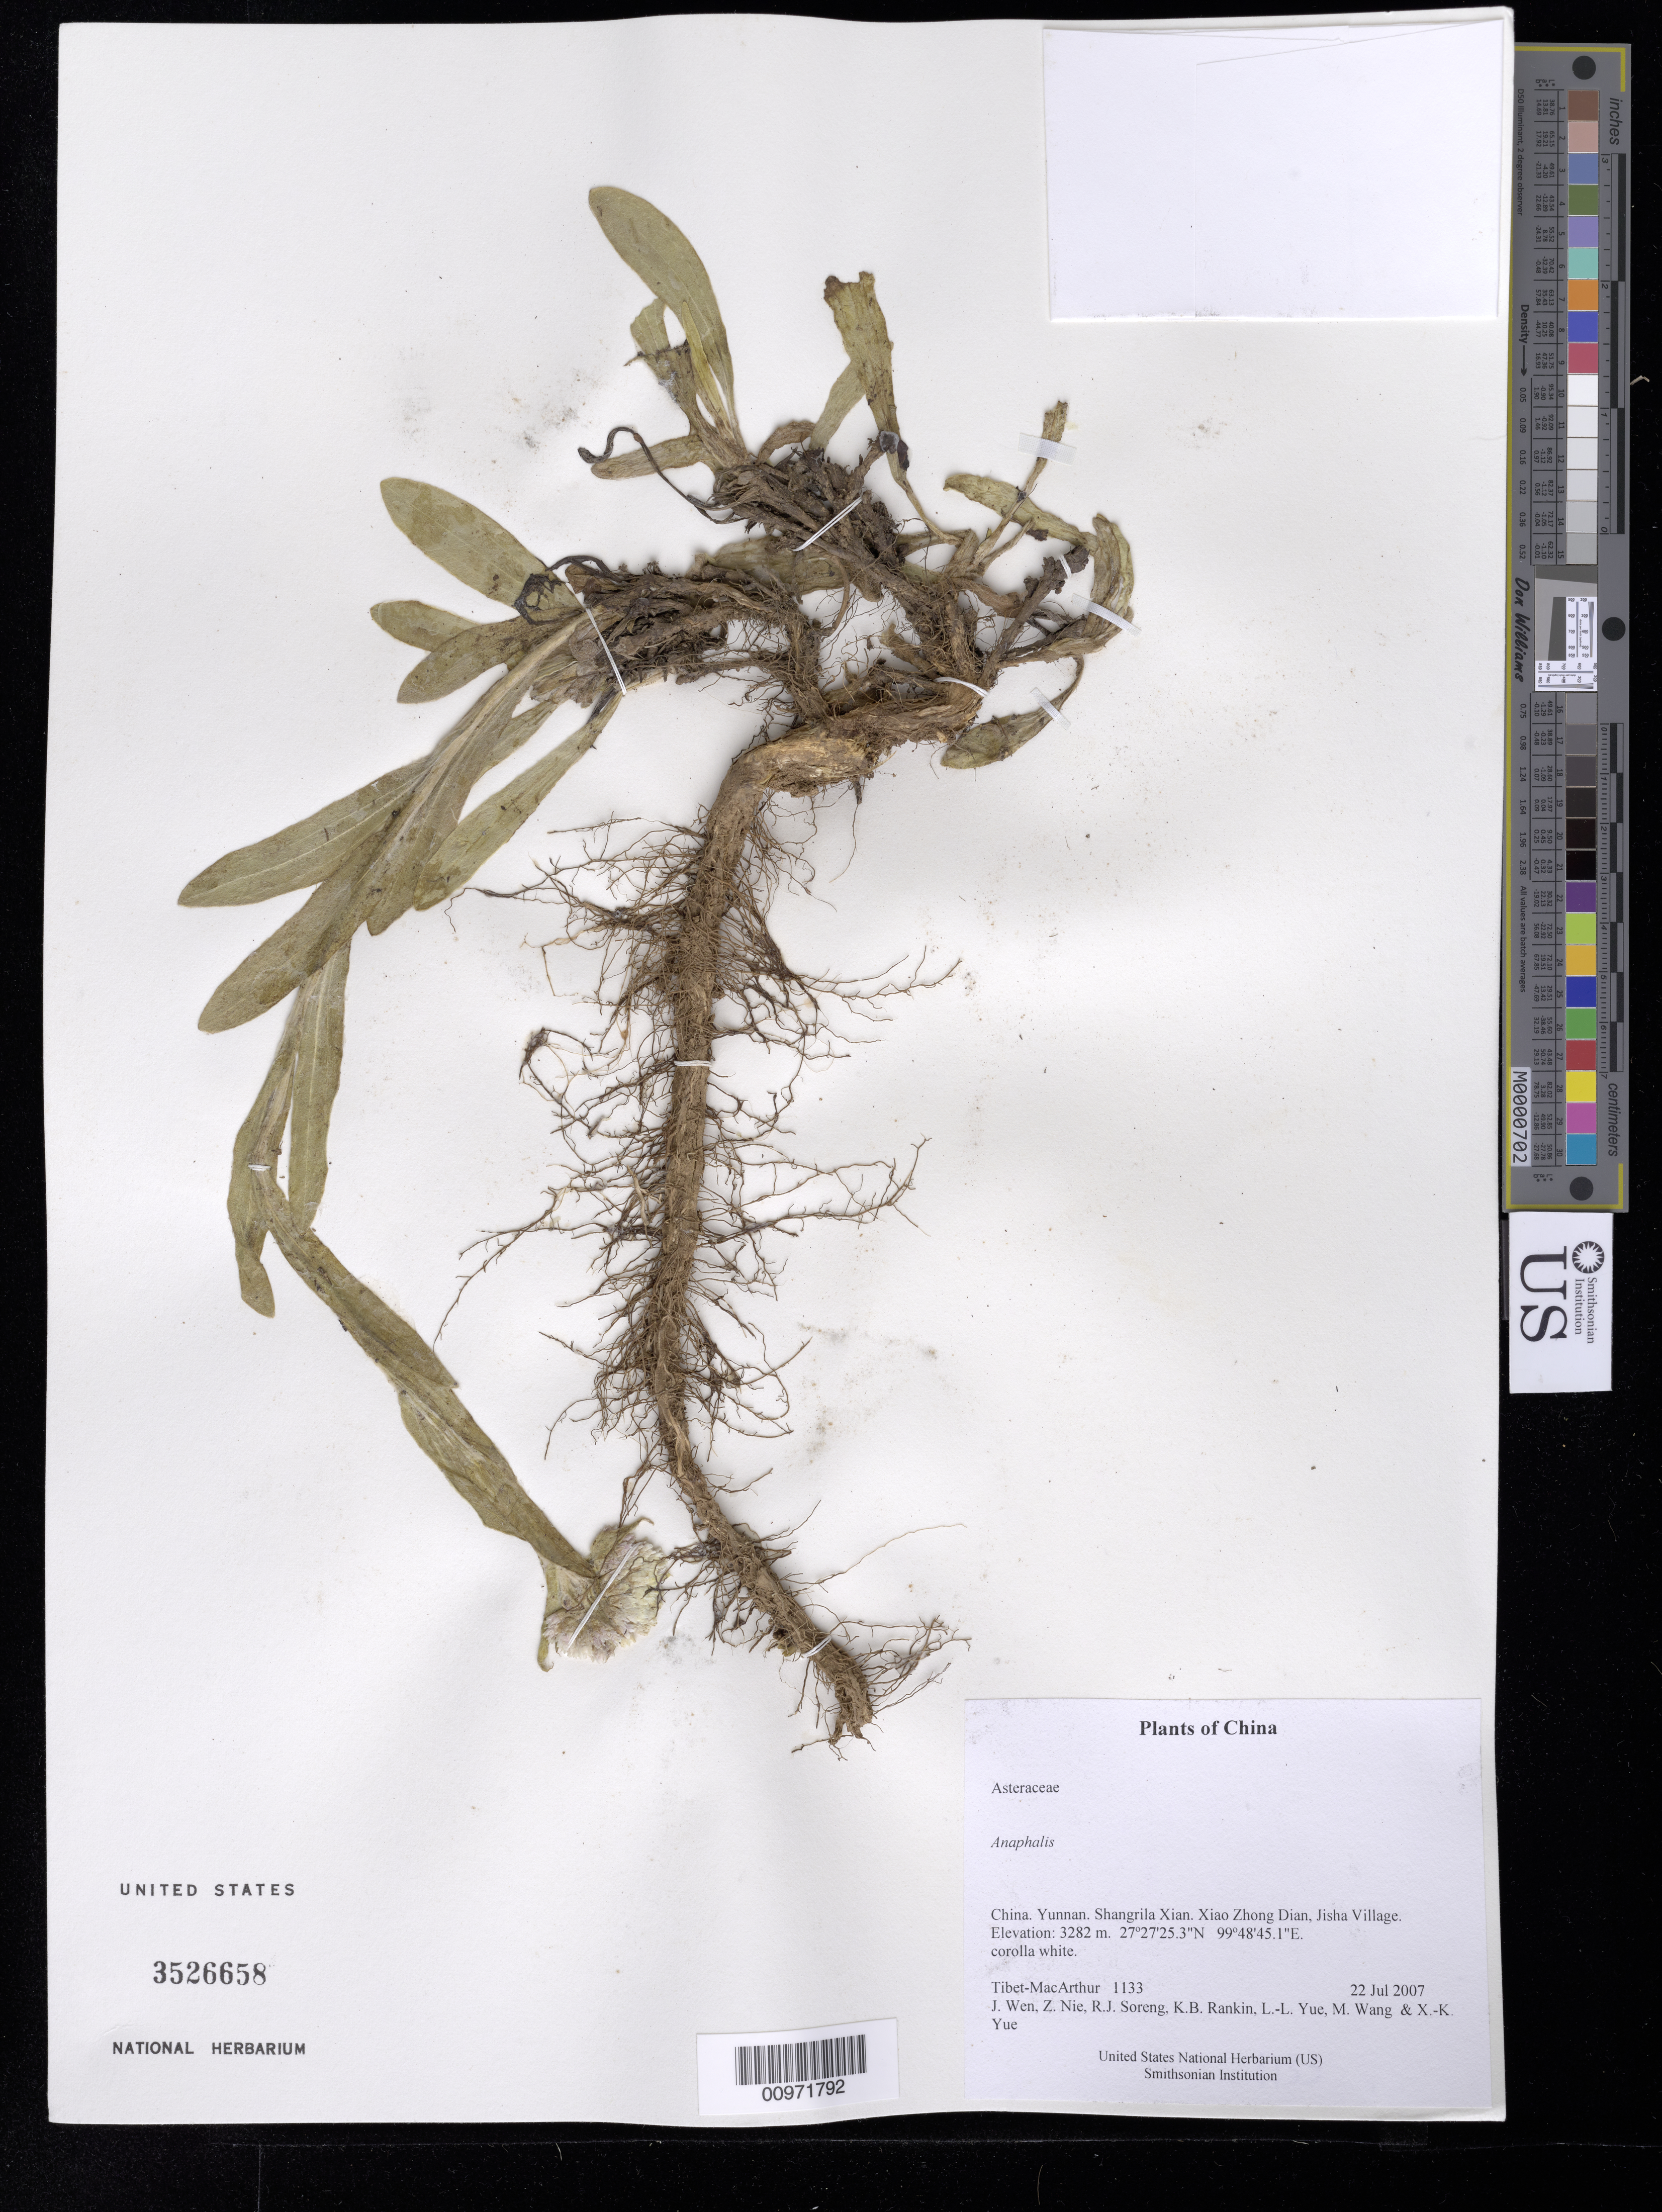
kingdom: Plantae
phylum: Tracheophyta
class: Magnoliopsida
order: Asterales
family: Asteraceae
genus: Anaphalis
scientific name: Anaphalis sp.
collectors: Tibet-MacArthur, J. Wen, Z. Nie, R. J. Soreng, K. Rankin, L. Yue, M. Wang & X. Yue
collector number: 1133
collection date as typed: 22 Jul 2007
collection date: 2007-07-22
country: China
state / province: Yunnan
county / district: Shangrila Xian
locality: Xiao Zhong Dian, Jisha Village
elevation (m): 3282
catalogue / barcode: US 3526658